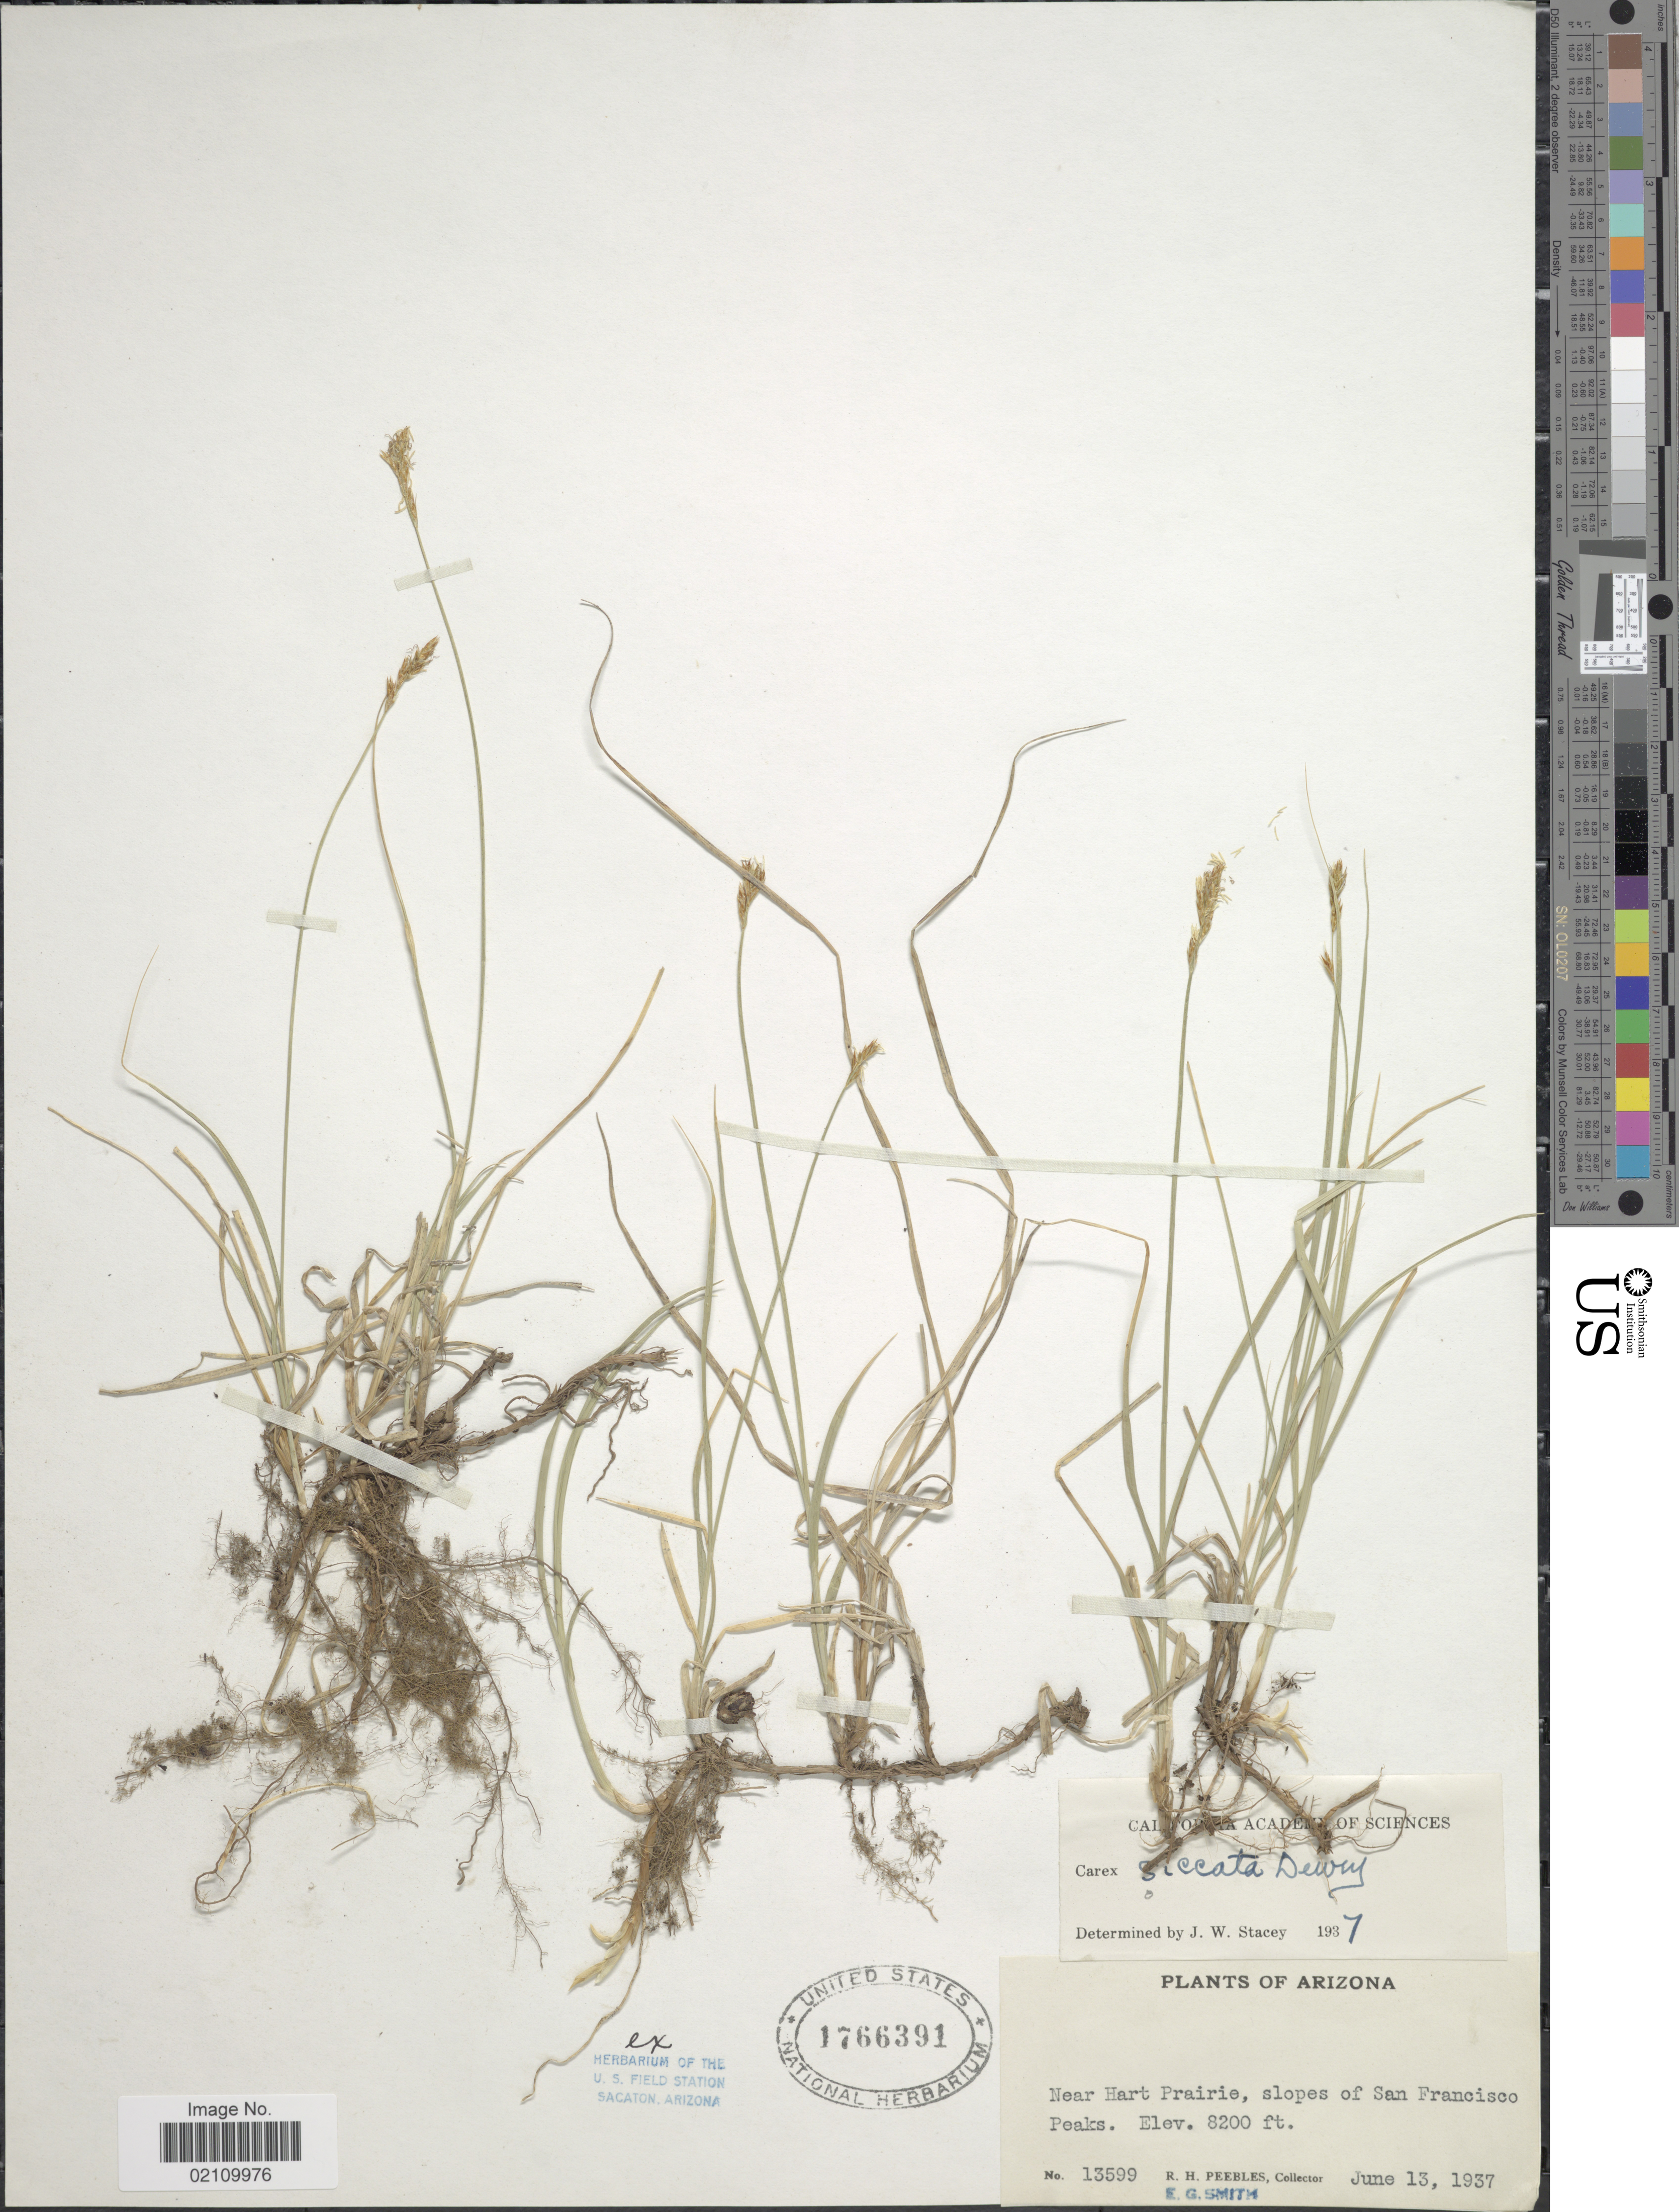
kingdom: Plantae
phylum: Tracheophyta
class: Liliopsida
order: Poales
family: Cyperaceae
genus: Carex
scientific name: Carex siccata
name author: Dewey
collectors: R. H. Peebles & E. G. Smith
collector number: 13599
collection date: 1937-06-13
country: United States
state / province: Arizona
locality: Near Hart Prairie, slopes of San Francisco Peaks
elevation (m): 2499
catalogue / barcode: US 1766391